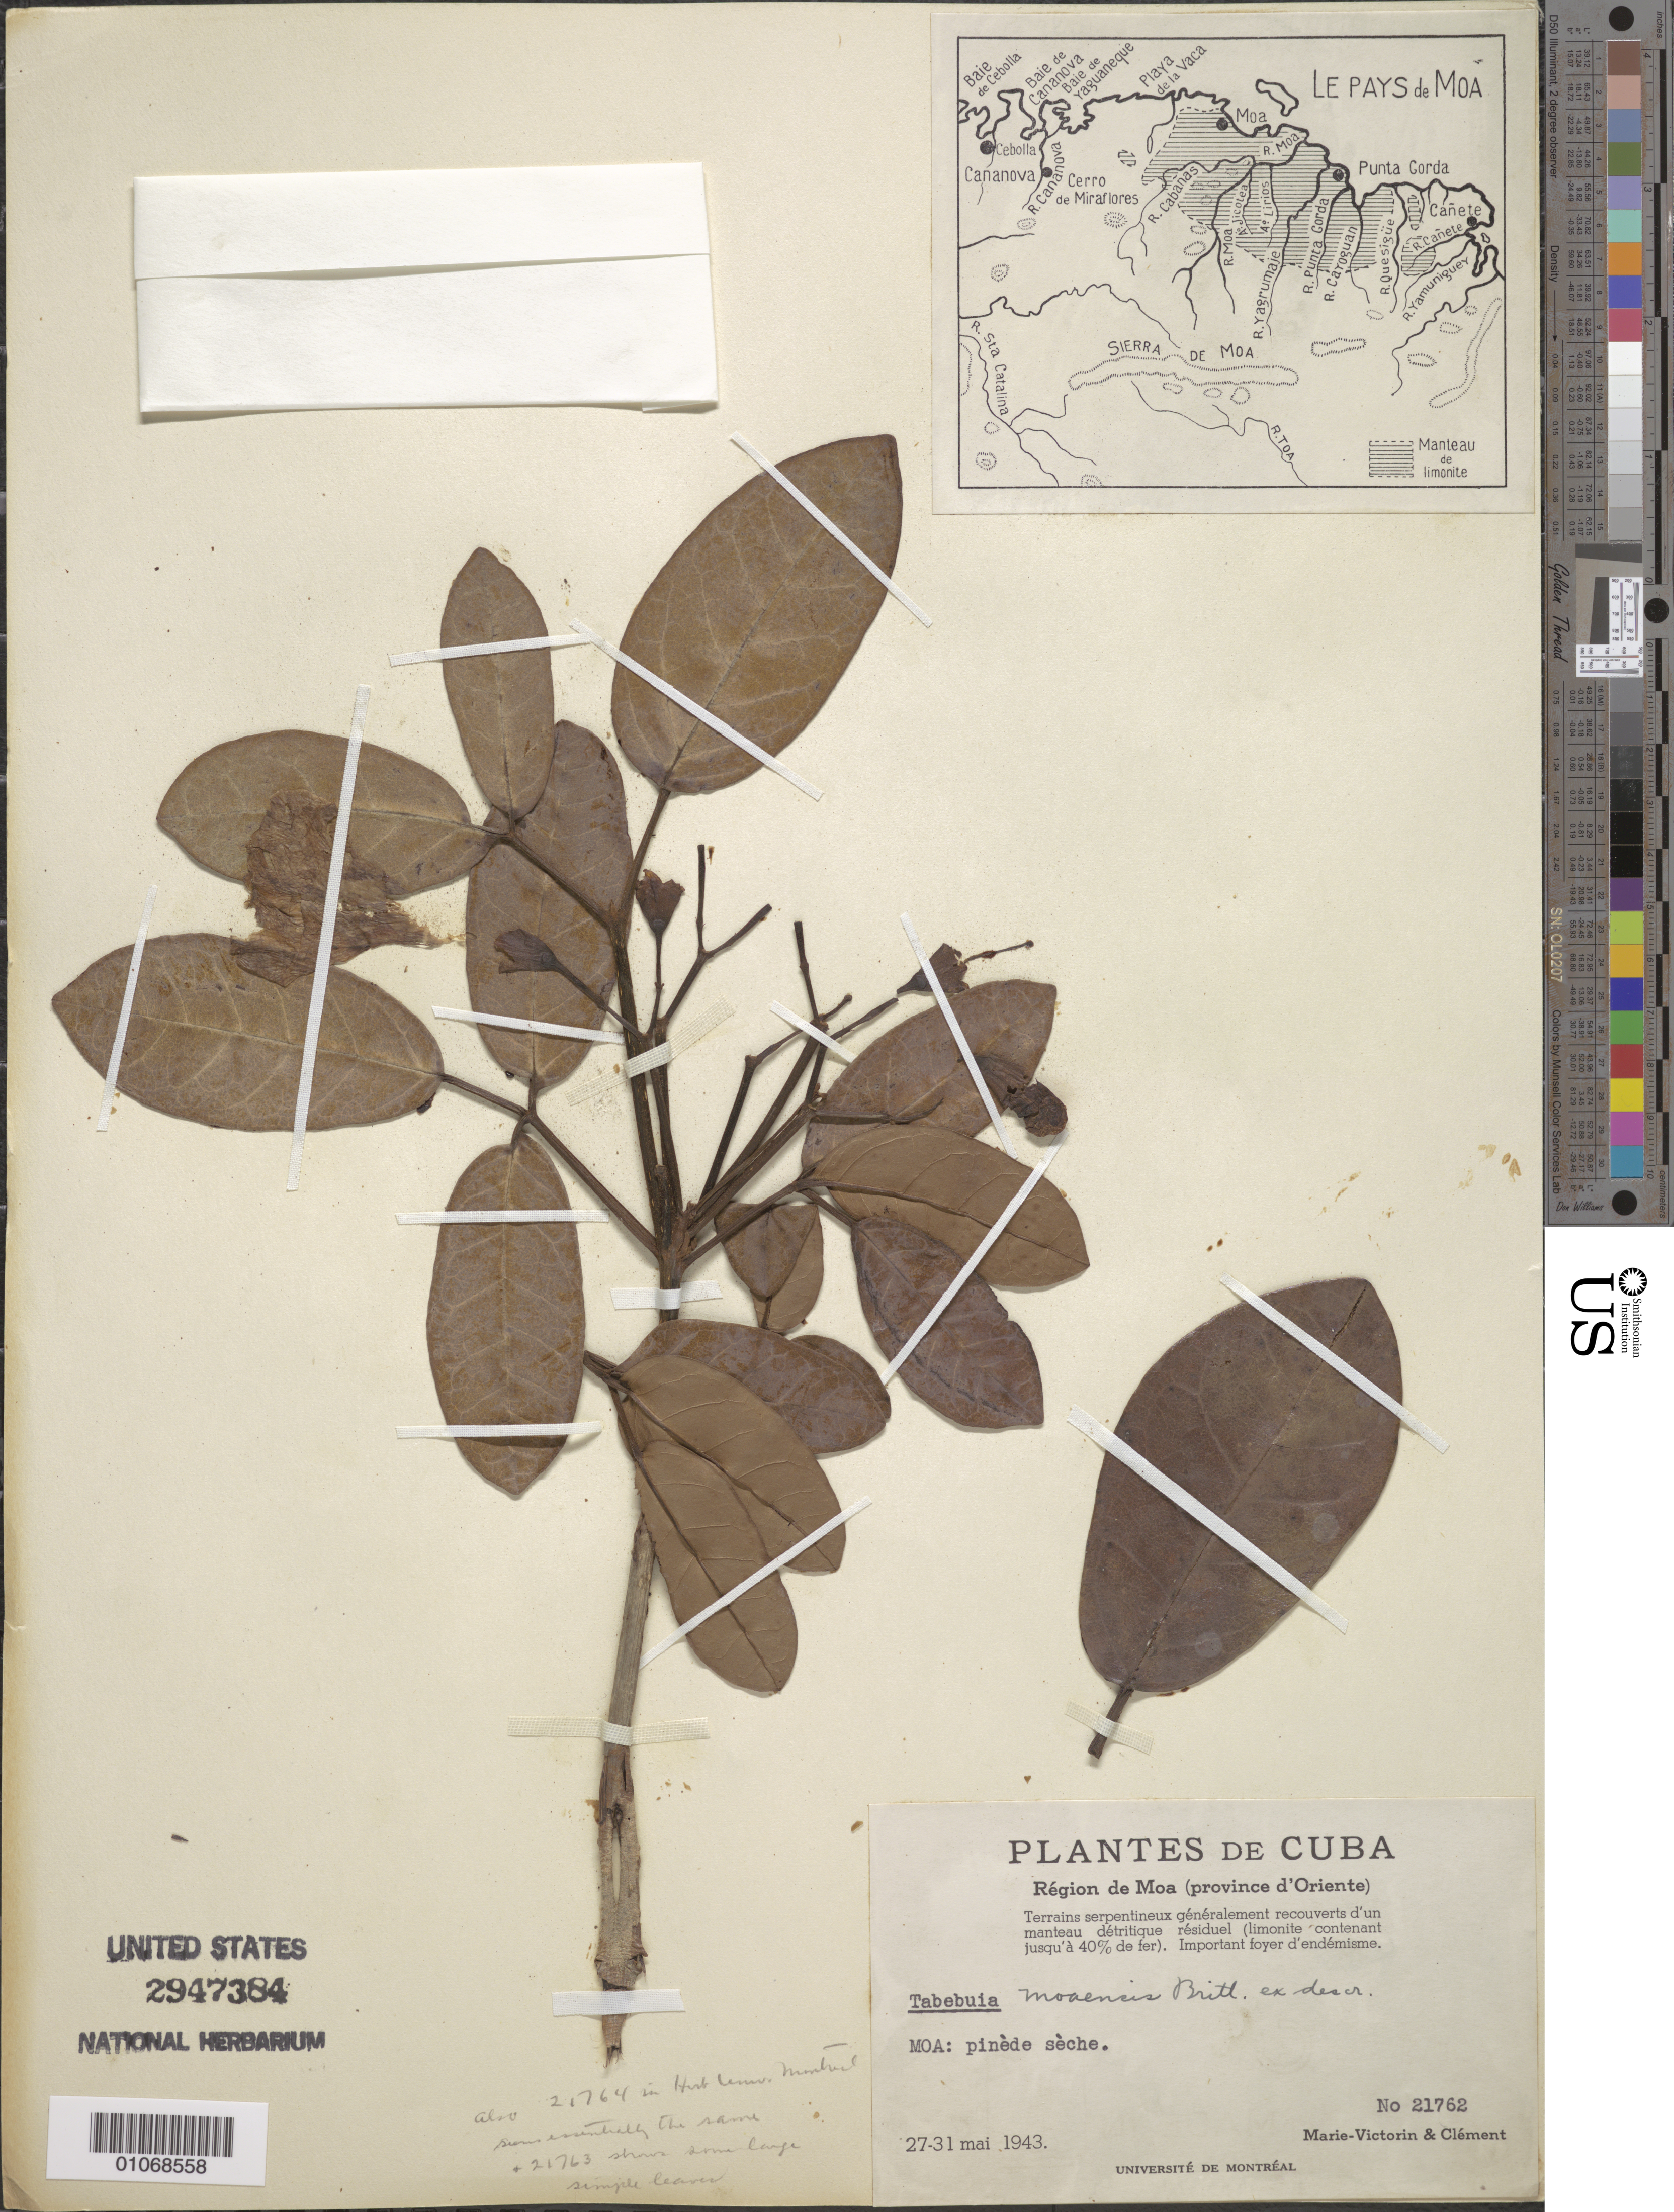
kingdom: Plantae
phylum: Tracheophyta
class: Magnoliopsida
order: Lamiales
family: Bignoniaceae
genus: Tabebuia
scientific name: Tabebuia moaensis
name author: Britton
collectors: F. Victorin & -- Clemente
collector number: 21762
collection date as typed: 27 May 1943 to 31 May 1943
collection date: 1943-05-27/1943-05-31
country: Cuba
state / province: Oriente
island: Cuba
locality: Serpentine lands, generally covered with a coat of detritus (limonite, up to 40% iron) Dry pinelands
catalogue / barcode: US 2947384